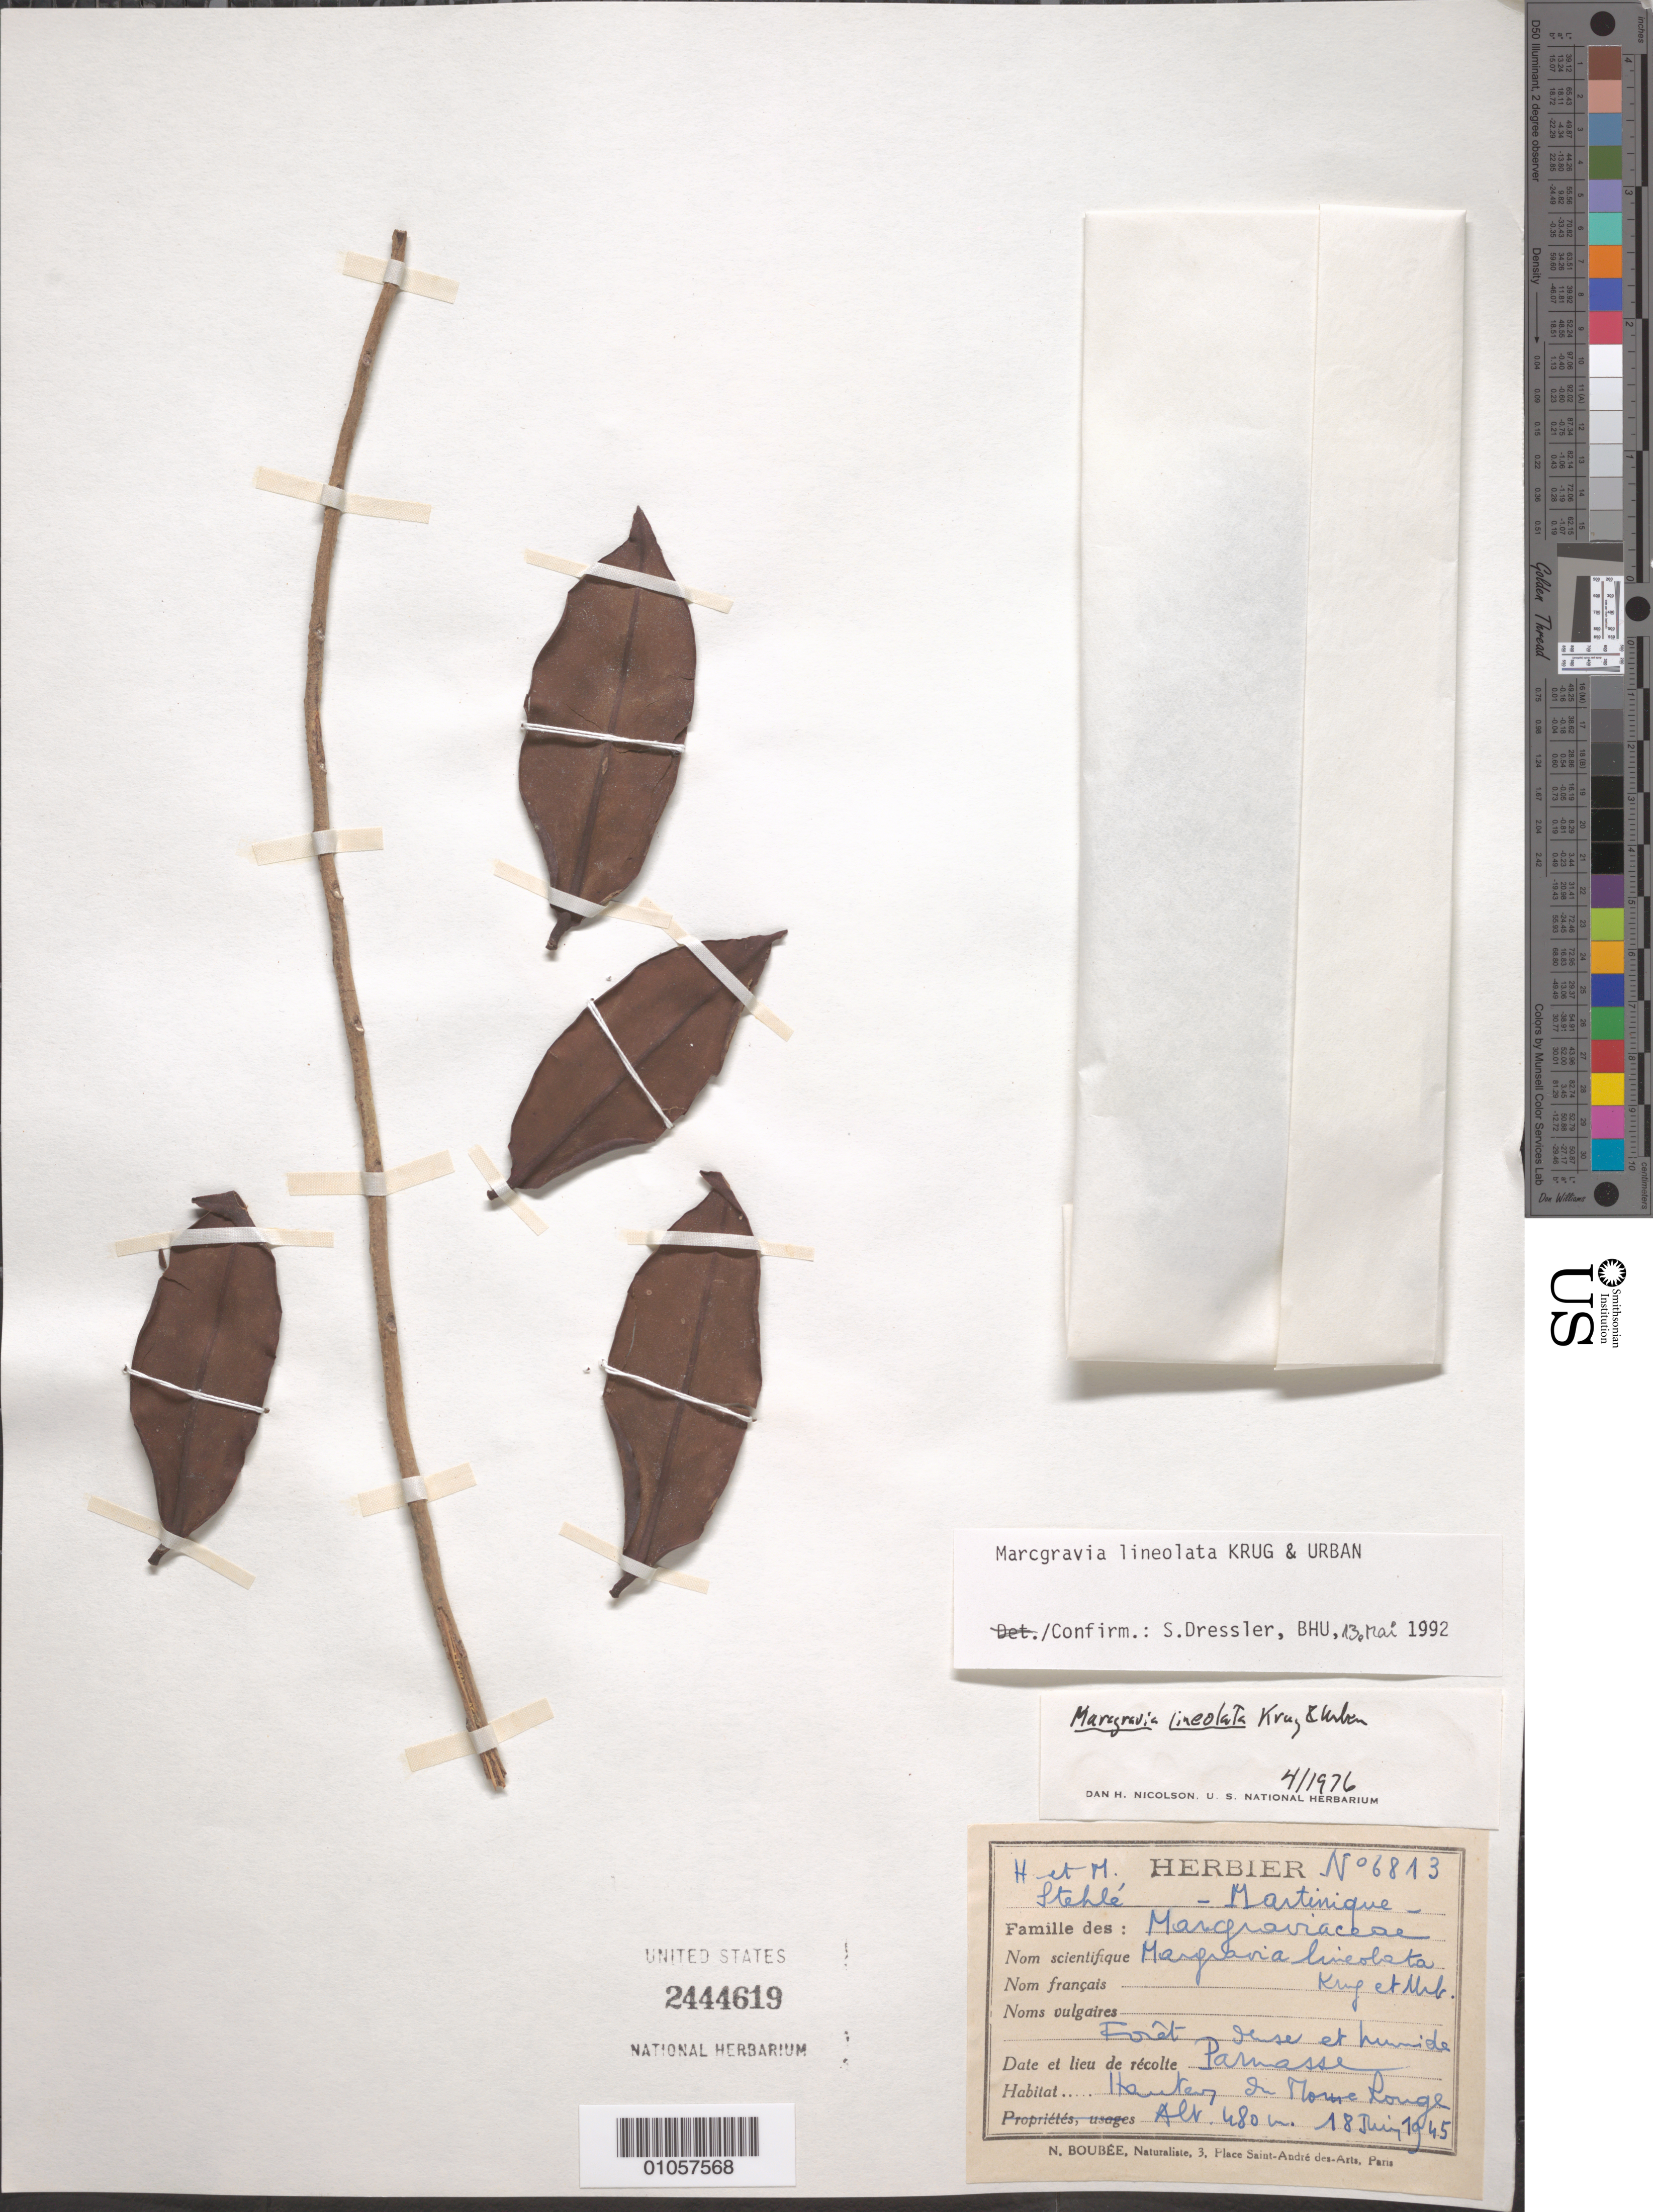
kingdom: Plantae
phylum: Tracheophyta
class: Magnoliopsida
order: Ericales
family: Marcgraviaceae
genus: Marcgravia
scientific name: Marcgravia lineolata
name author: Krug & Urb.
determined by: Dressler, S., (FR), Forschungsinstitut Und Naturmuseum Senckenberg (GERMANY)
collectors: H. Stehlé & M. Stehlé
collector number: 6813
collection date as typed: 18 Jun 1945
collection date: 1945-06-18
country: Martinique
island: Martinique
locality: Parnasse, Morne Rouge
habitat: Forêt dense et humide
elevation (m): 480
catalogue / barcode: US 2444619